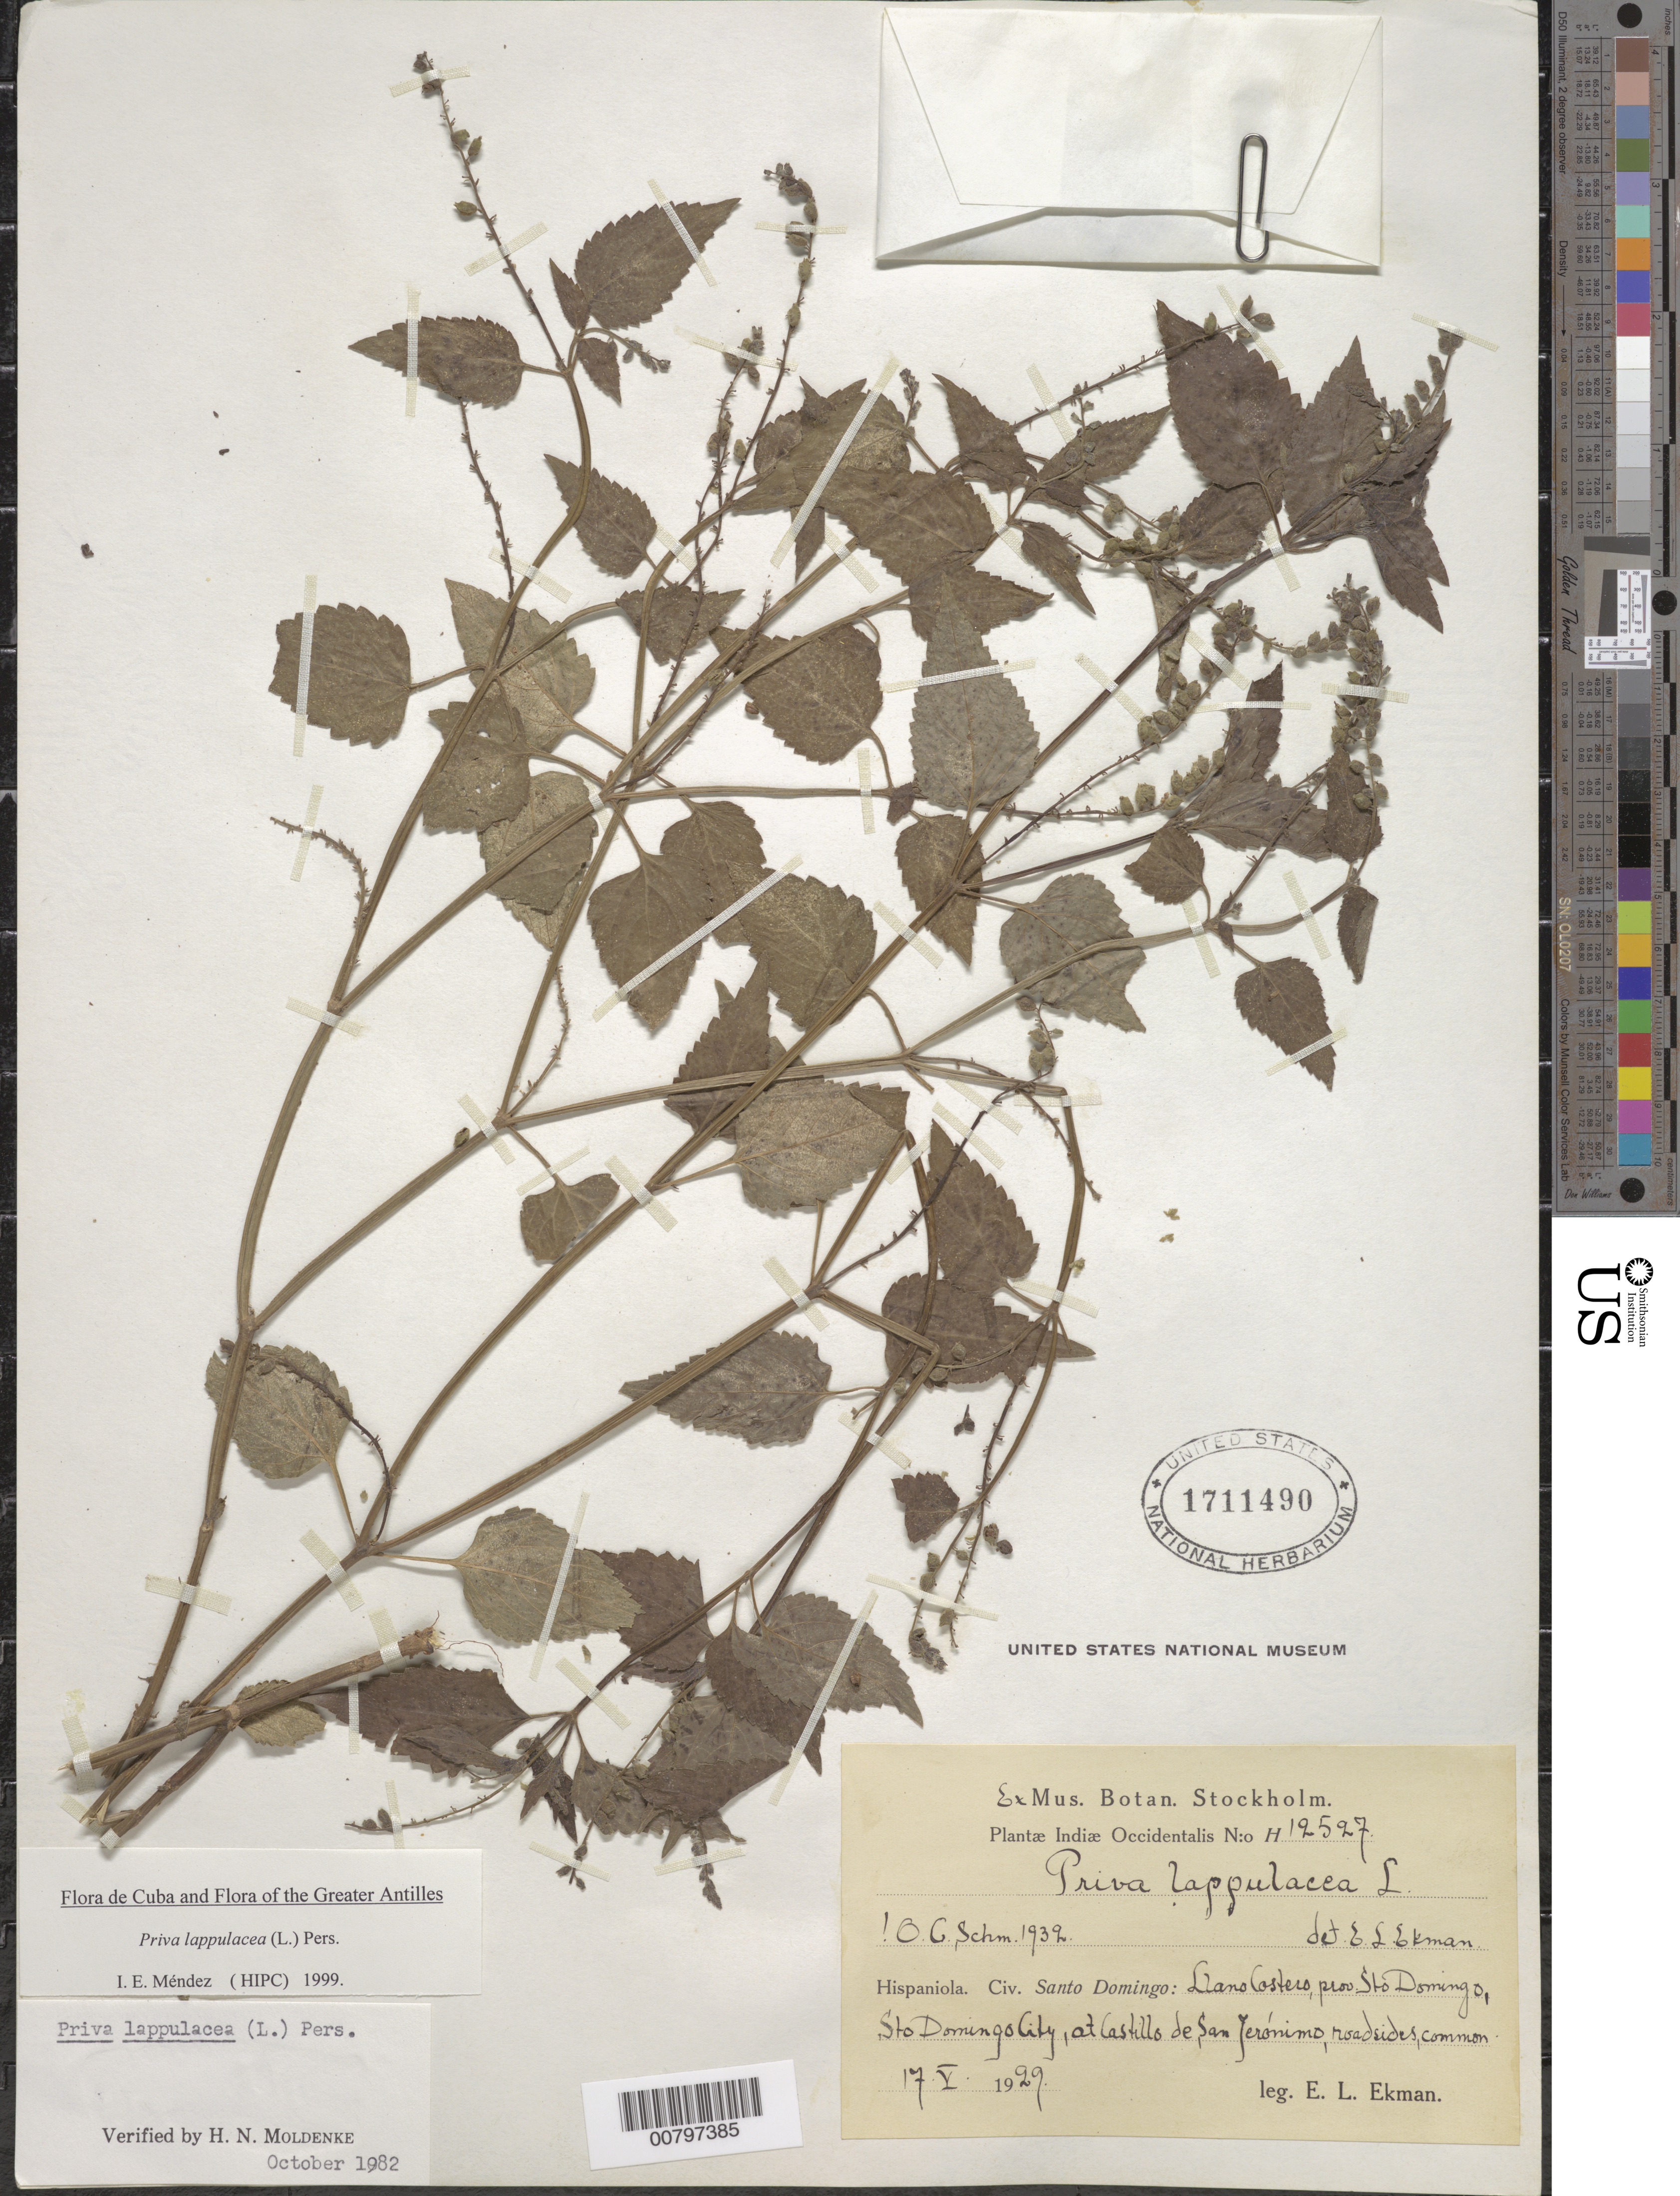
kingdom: Plantae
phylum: Tracheophyta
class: Magnoliopsida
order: Lamiales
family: Verbenaceae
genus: Priva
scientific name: Priva lappulacea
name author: (L.) Pers.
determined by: Méndez, Isidro E., (HIPC)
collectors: E. L. Ekman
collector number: H 12527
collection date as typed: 17 May 1929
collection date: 1929-05-17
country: Dominican Republic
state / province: Distrito Nacional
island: Hispaniola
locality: Llano Costero, Santo Domingo City, at Castillo de San Jerónimo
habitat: Roadsides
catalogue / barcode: US 1711490